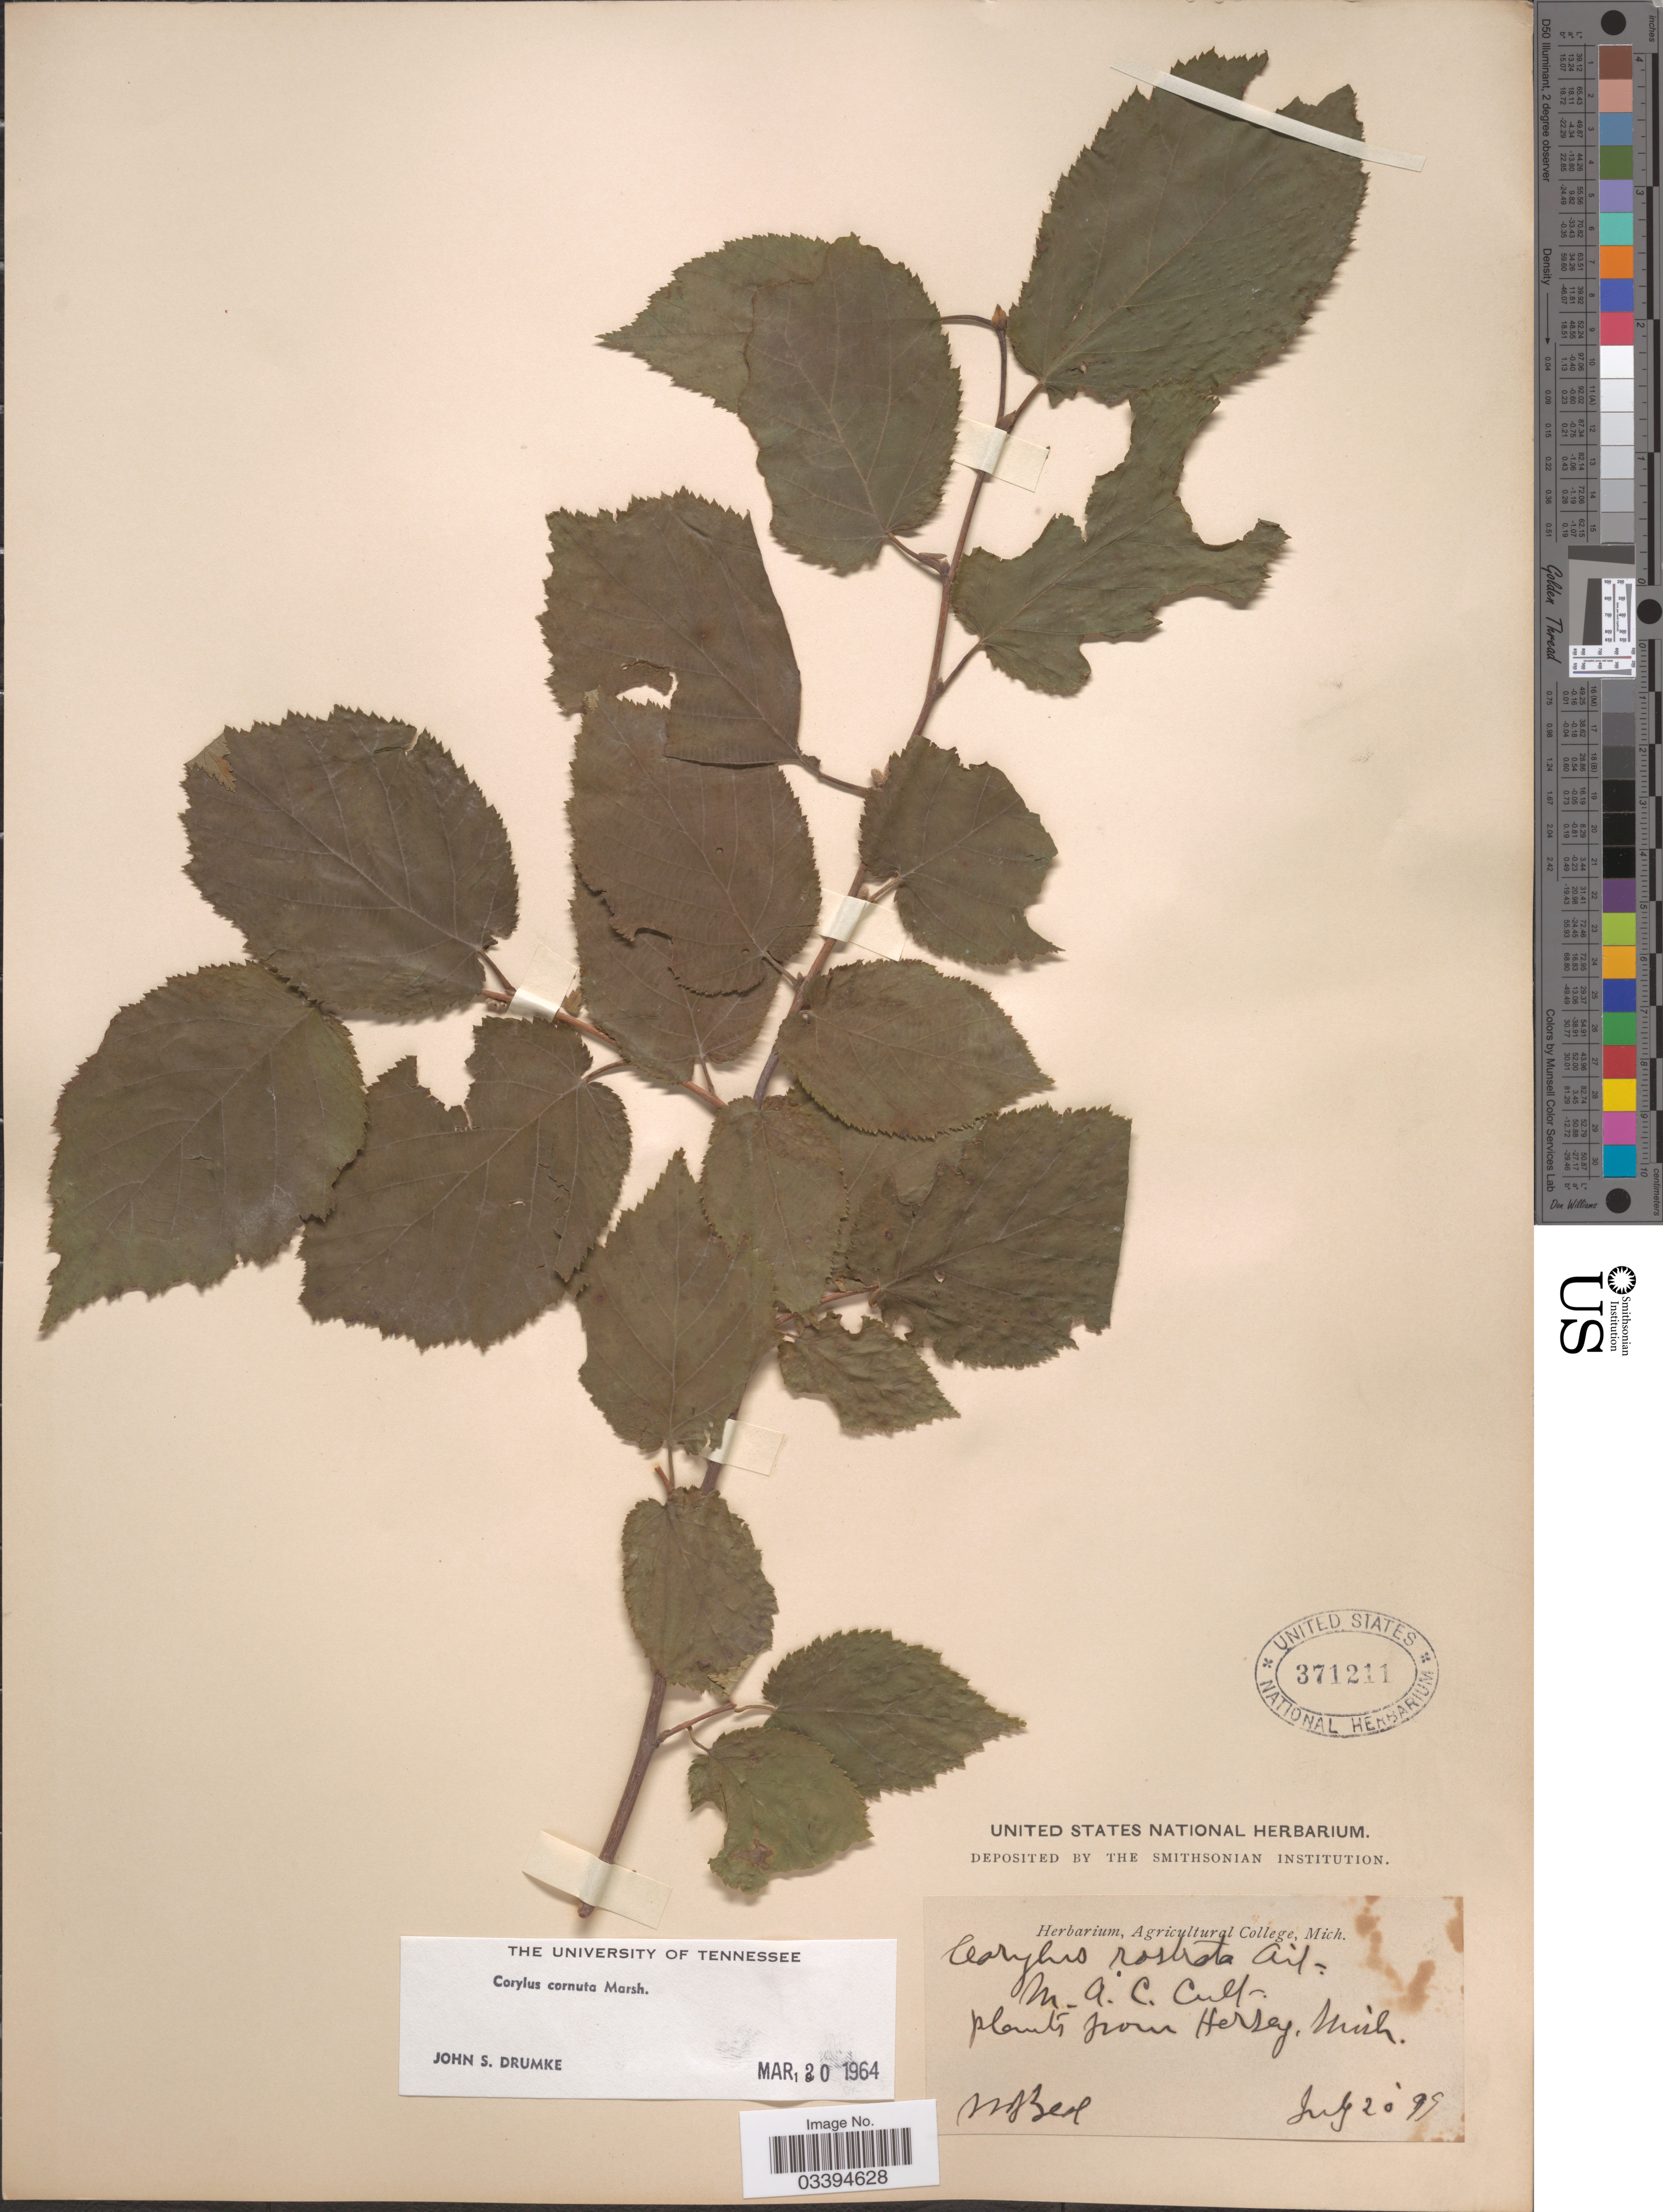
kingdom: Plantae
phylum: Tracheophyta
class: Magnoliopsida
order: Fagales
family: Betulaceae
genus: Corylus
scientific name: Corylus cornuta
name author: Marshall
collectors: W. J. Beal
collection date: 1899-07-20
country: United States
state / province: Michigan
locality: Hersey.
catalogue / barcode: US 371211